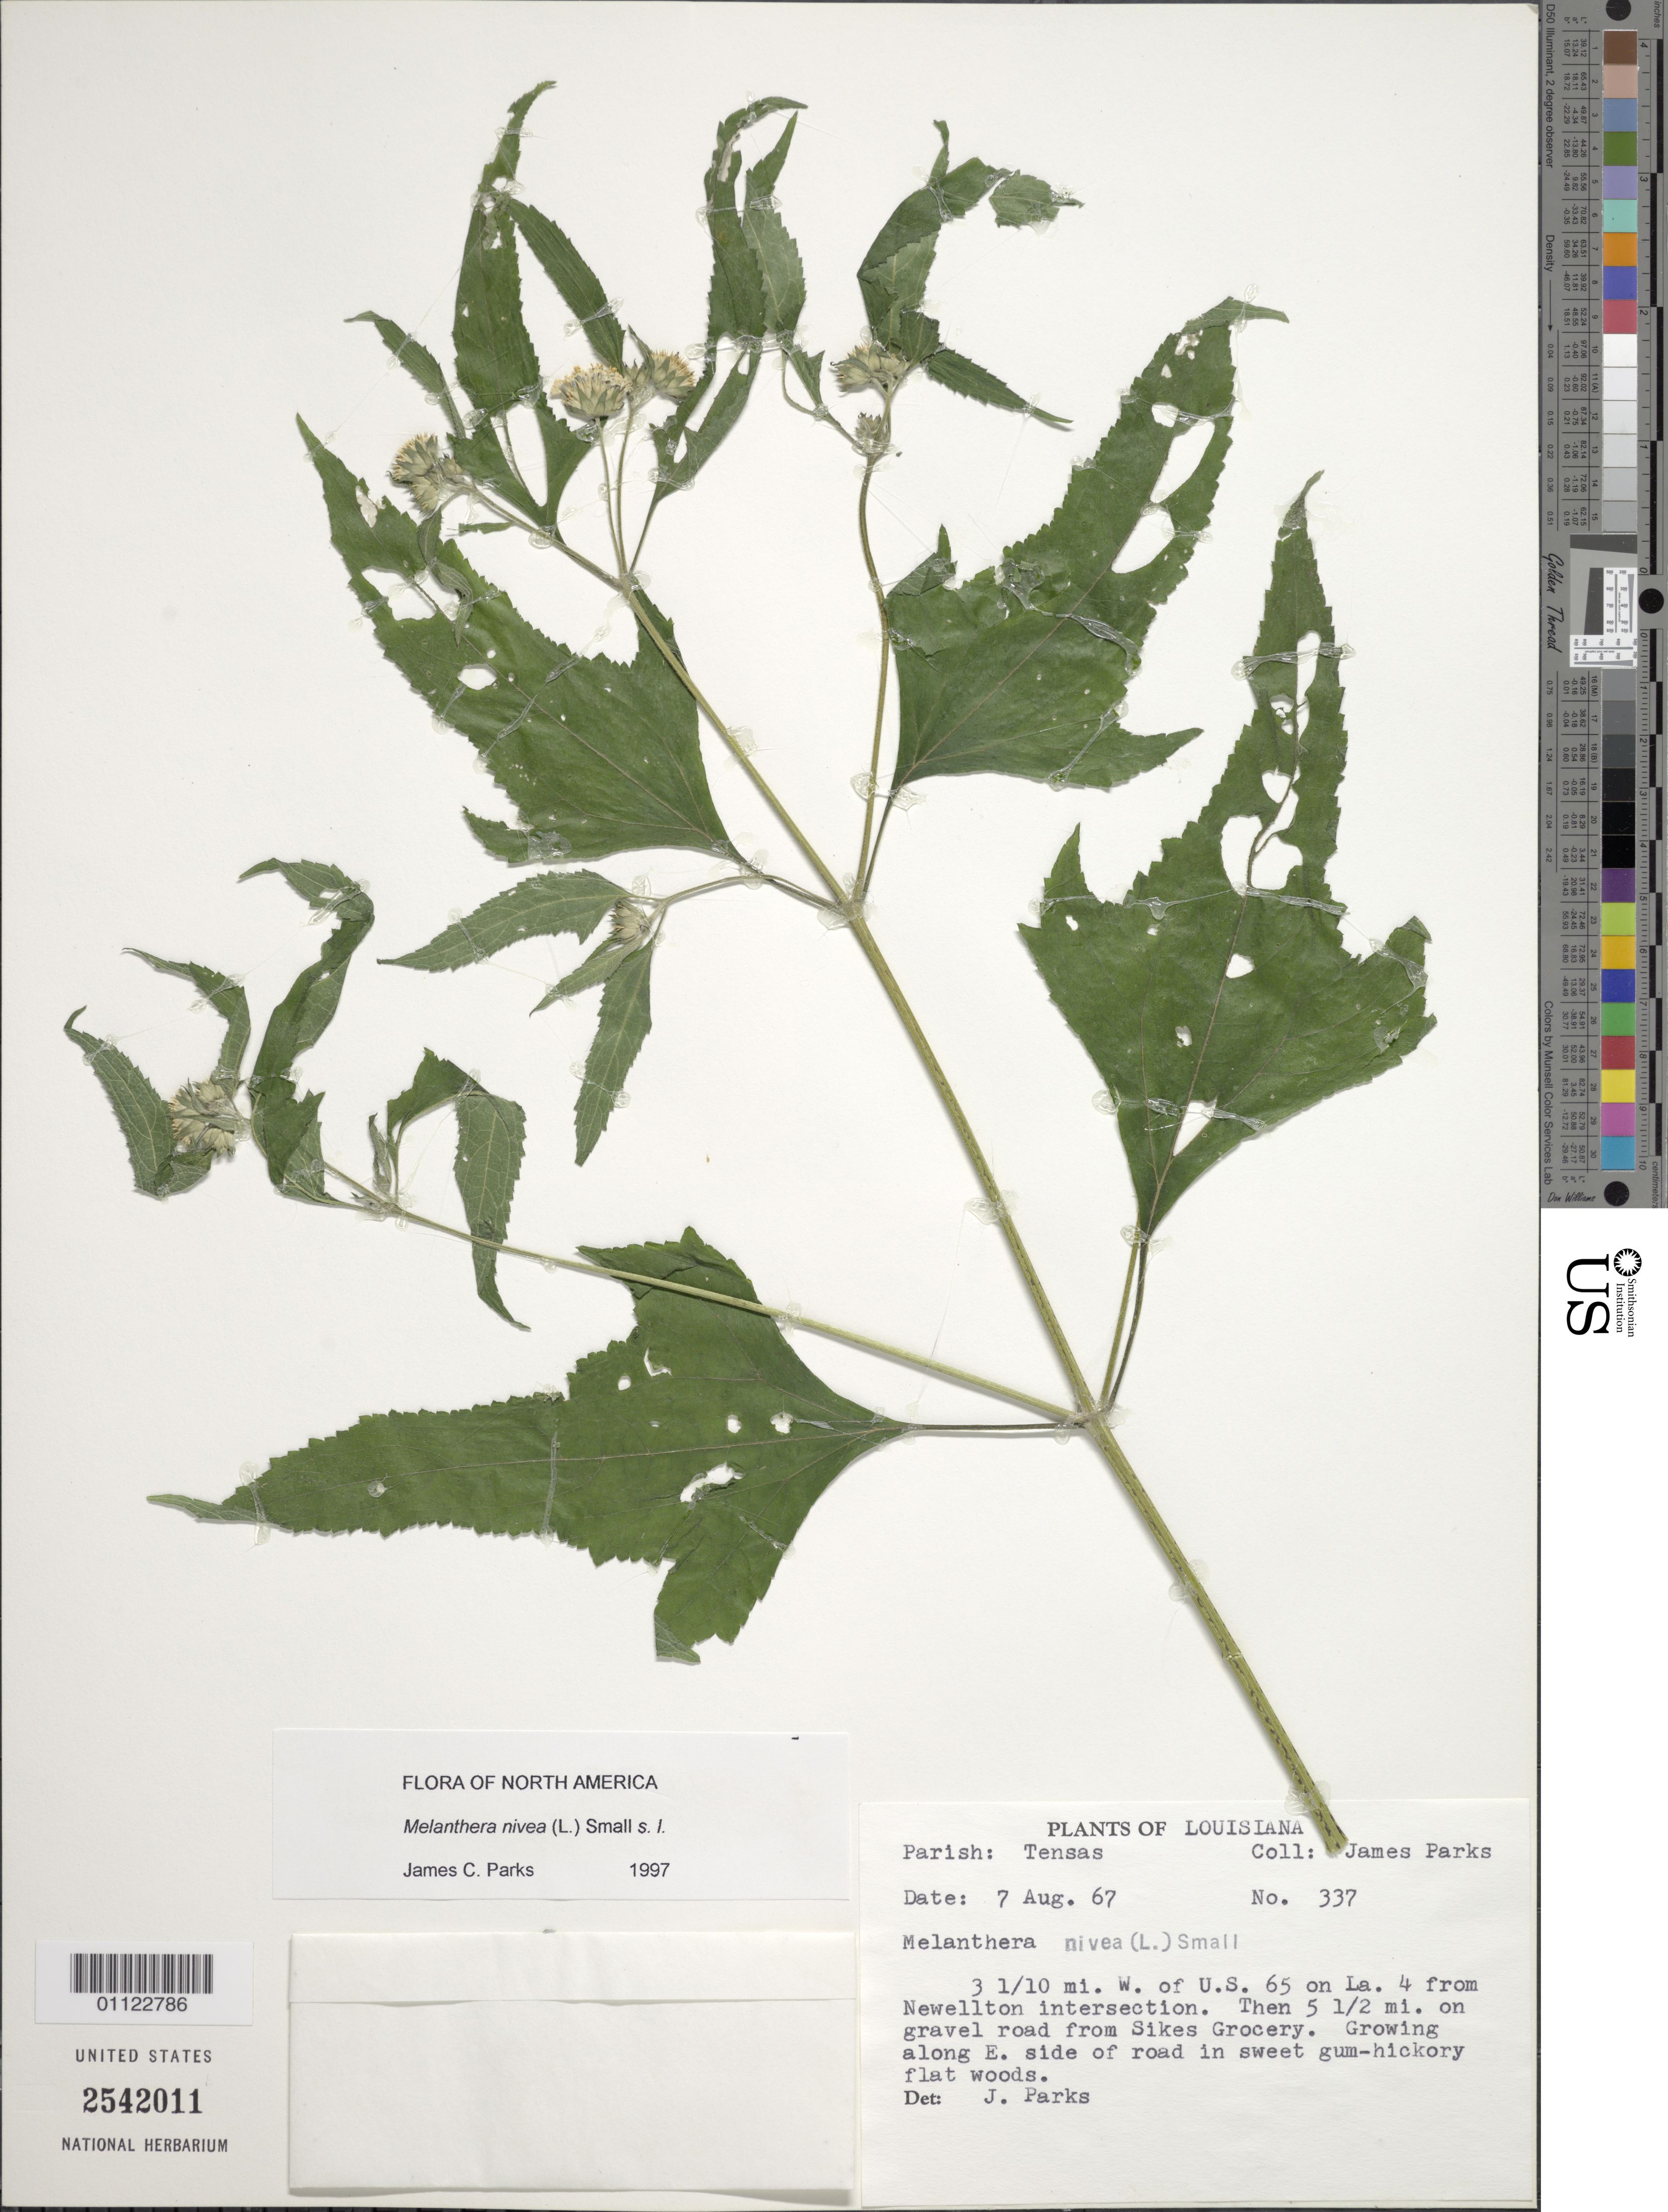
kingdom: Plantae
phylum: Tracheophyta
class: Magnoliopsida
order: Asterales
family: Asteraceae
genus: Melanthera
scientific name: Melanthera nivea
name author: (L.) Small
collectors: J. Parks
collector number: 337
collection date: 1967-08-07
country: United States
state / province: Louisiana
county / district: Tensas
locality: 3.1 mi W of US 65 on La4 from Newellton intersection. Then 5.5 mi on gravel road from Sikes Grocery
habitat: growing E side of road in sweet gum-hickory flat woods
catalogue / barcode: US 2542011